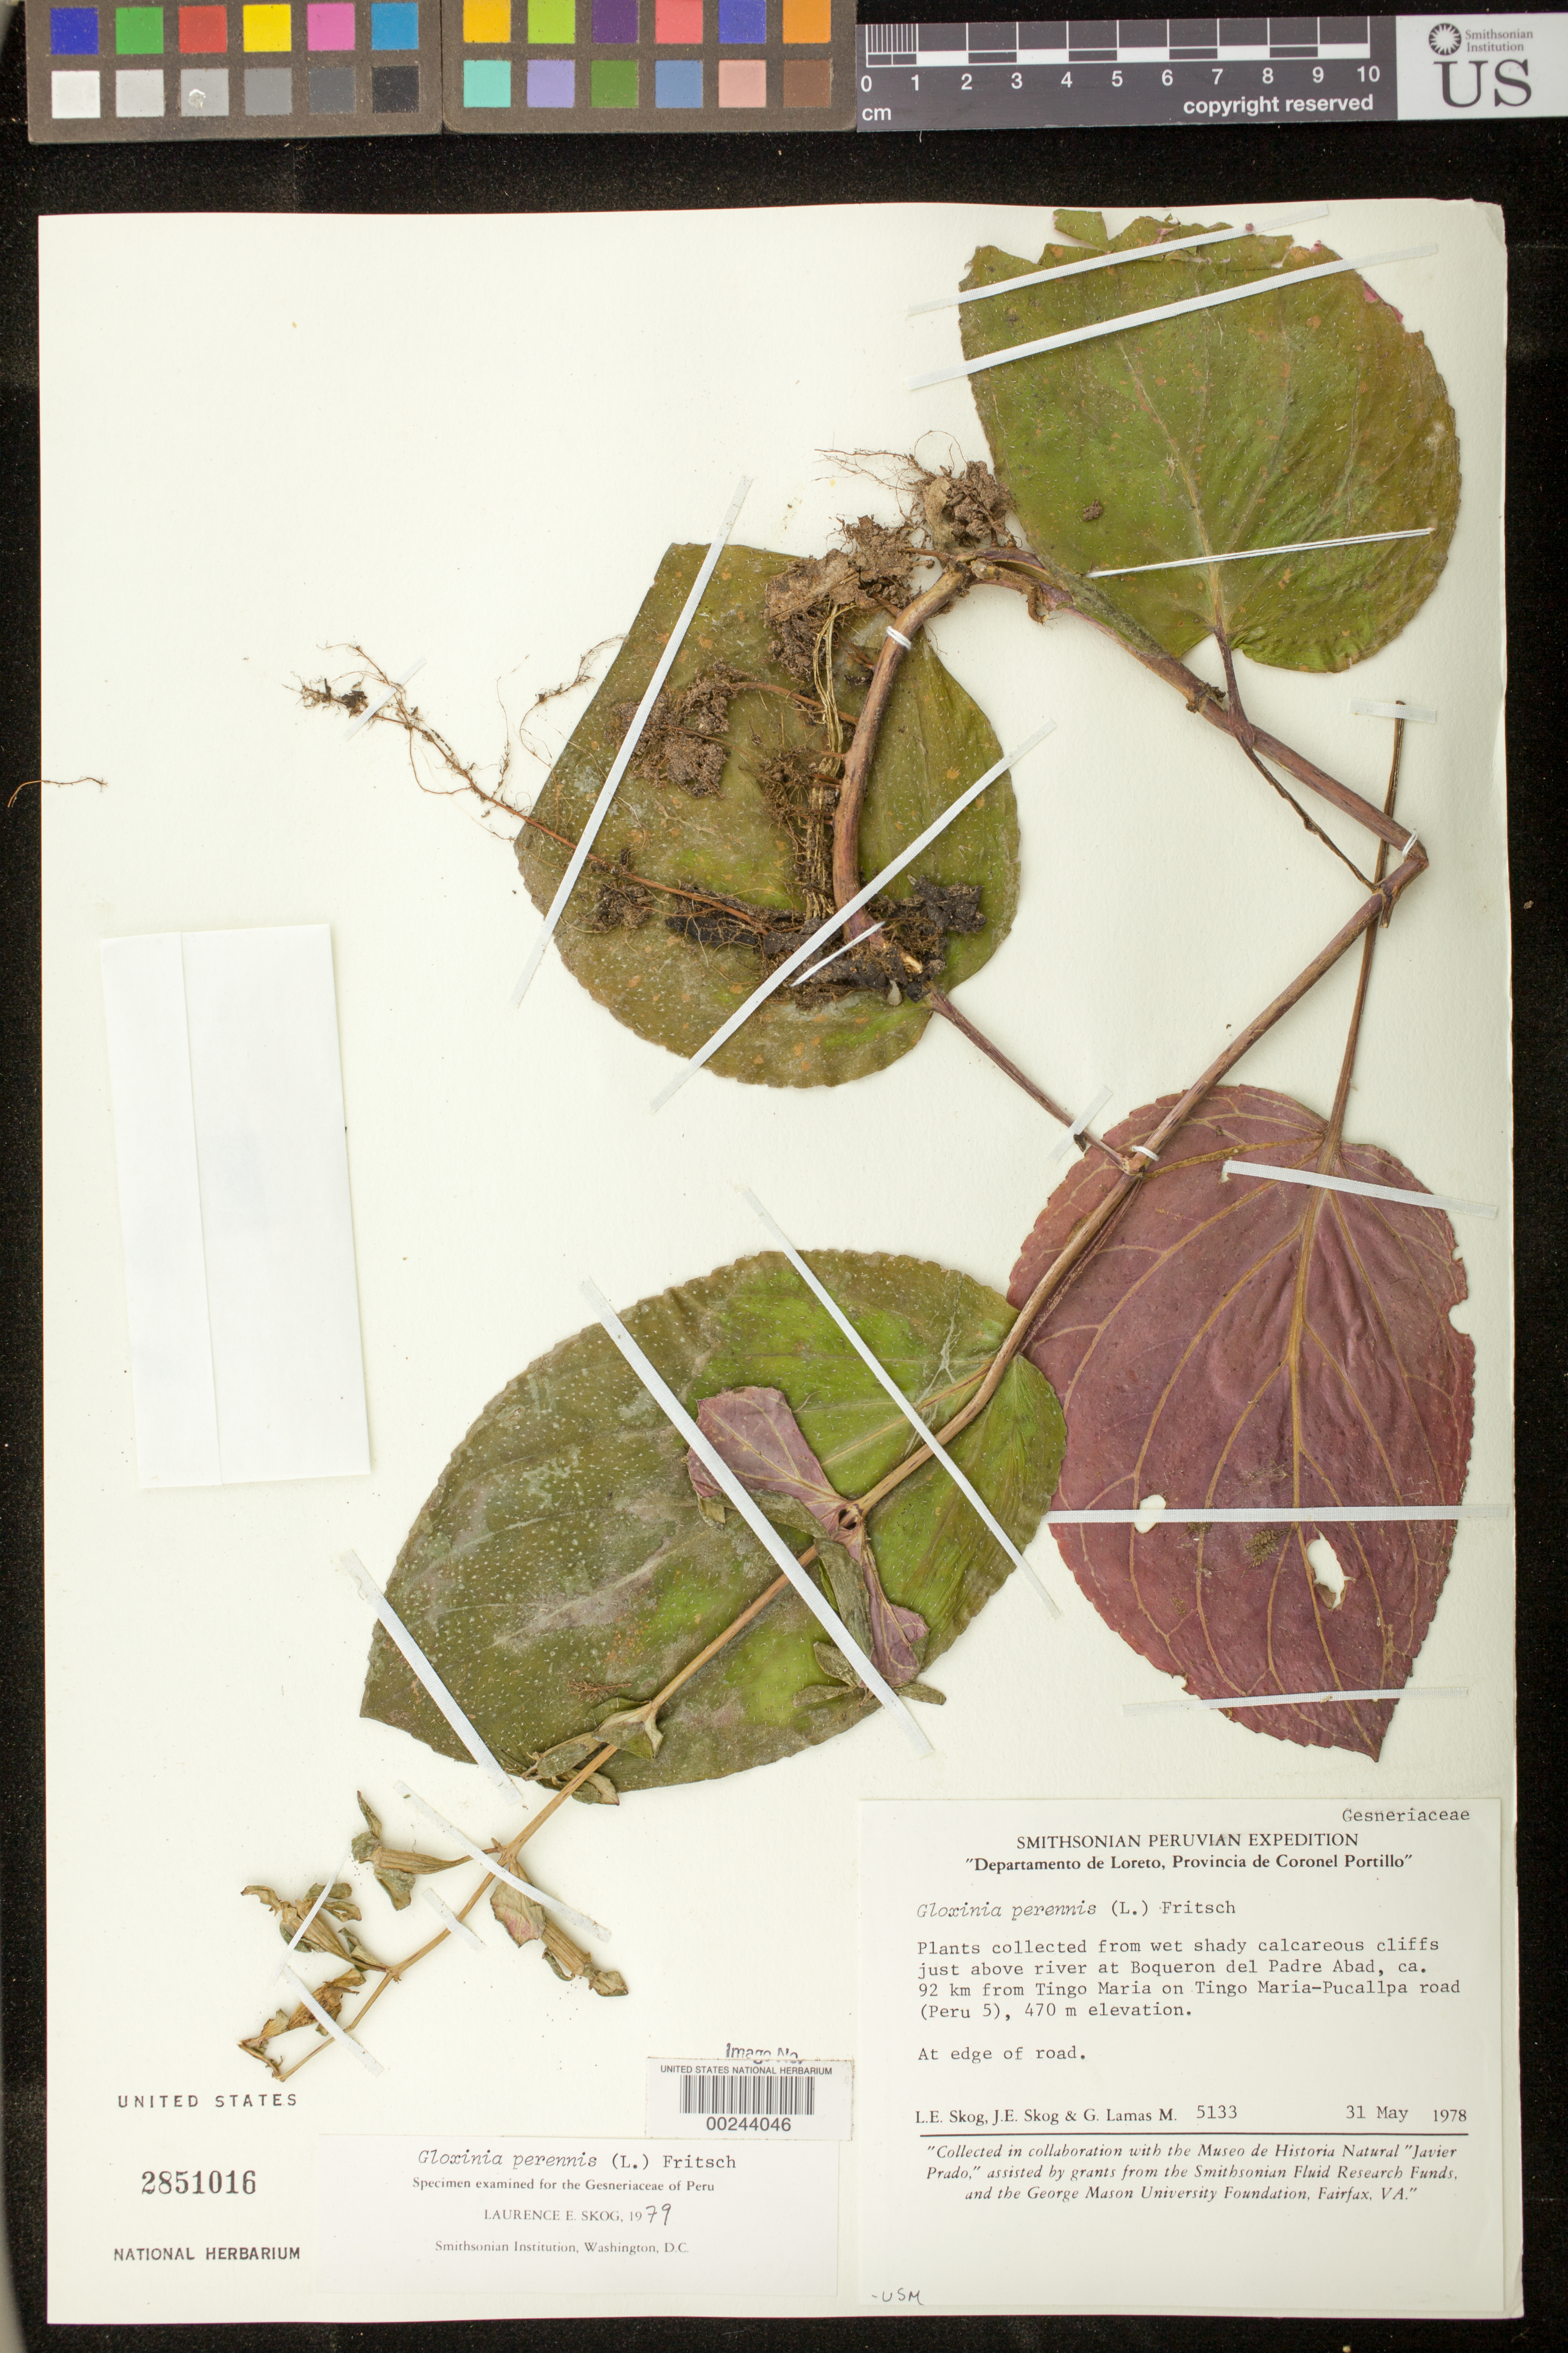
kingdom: Plantae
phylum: Tracheophyta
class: Magnoliopsida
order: Lamiales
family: Gesneriaceae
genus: Gloxinia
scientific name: Gloxinia perennis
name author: (L.) Fritsch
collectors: L. E. Skog, J. E. Skog & G. Lamas M.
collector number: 5133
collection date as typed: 31 May 1978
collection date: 1978-05-31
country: Peru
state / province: Loreto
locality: Prov. Coronel Portillo; at Boqueron del Padre Abad, ca 92 km from Tingo Maria on Tingo Maria-Pucallpa road (Peru 5)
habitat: Wet shady calcareous cliffs just above river; at edge of road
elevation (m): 470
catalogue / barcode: US 2851016